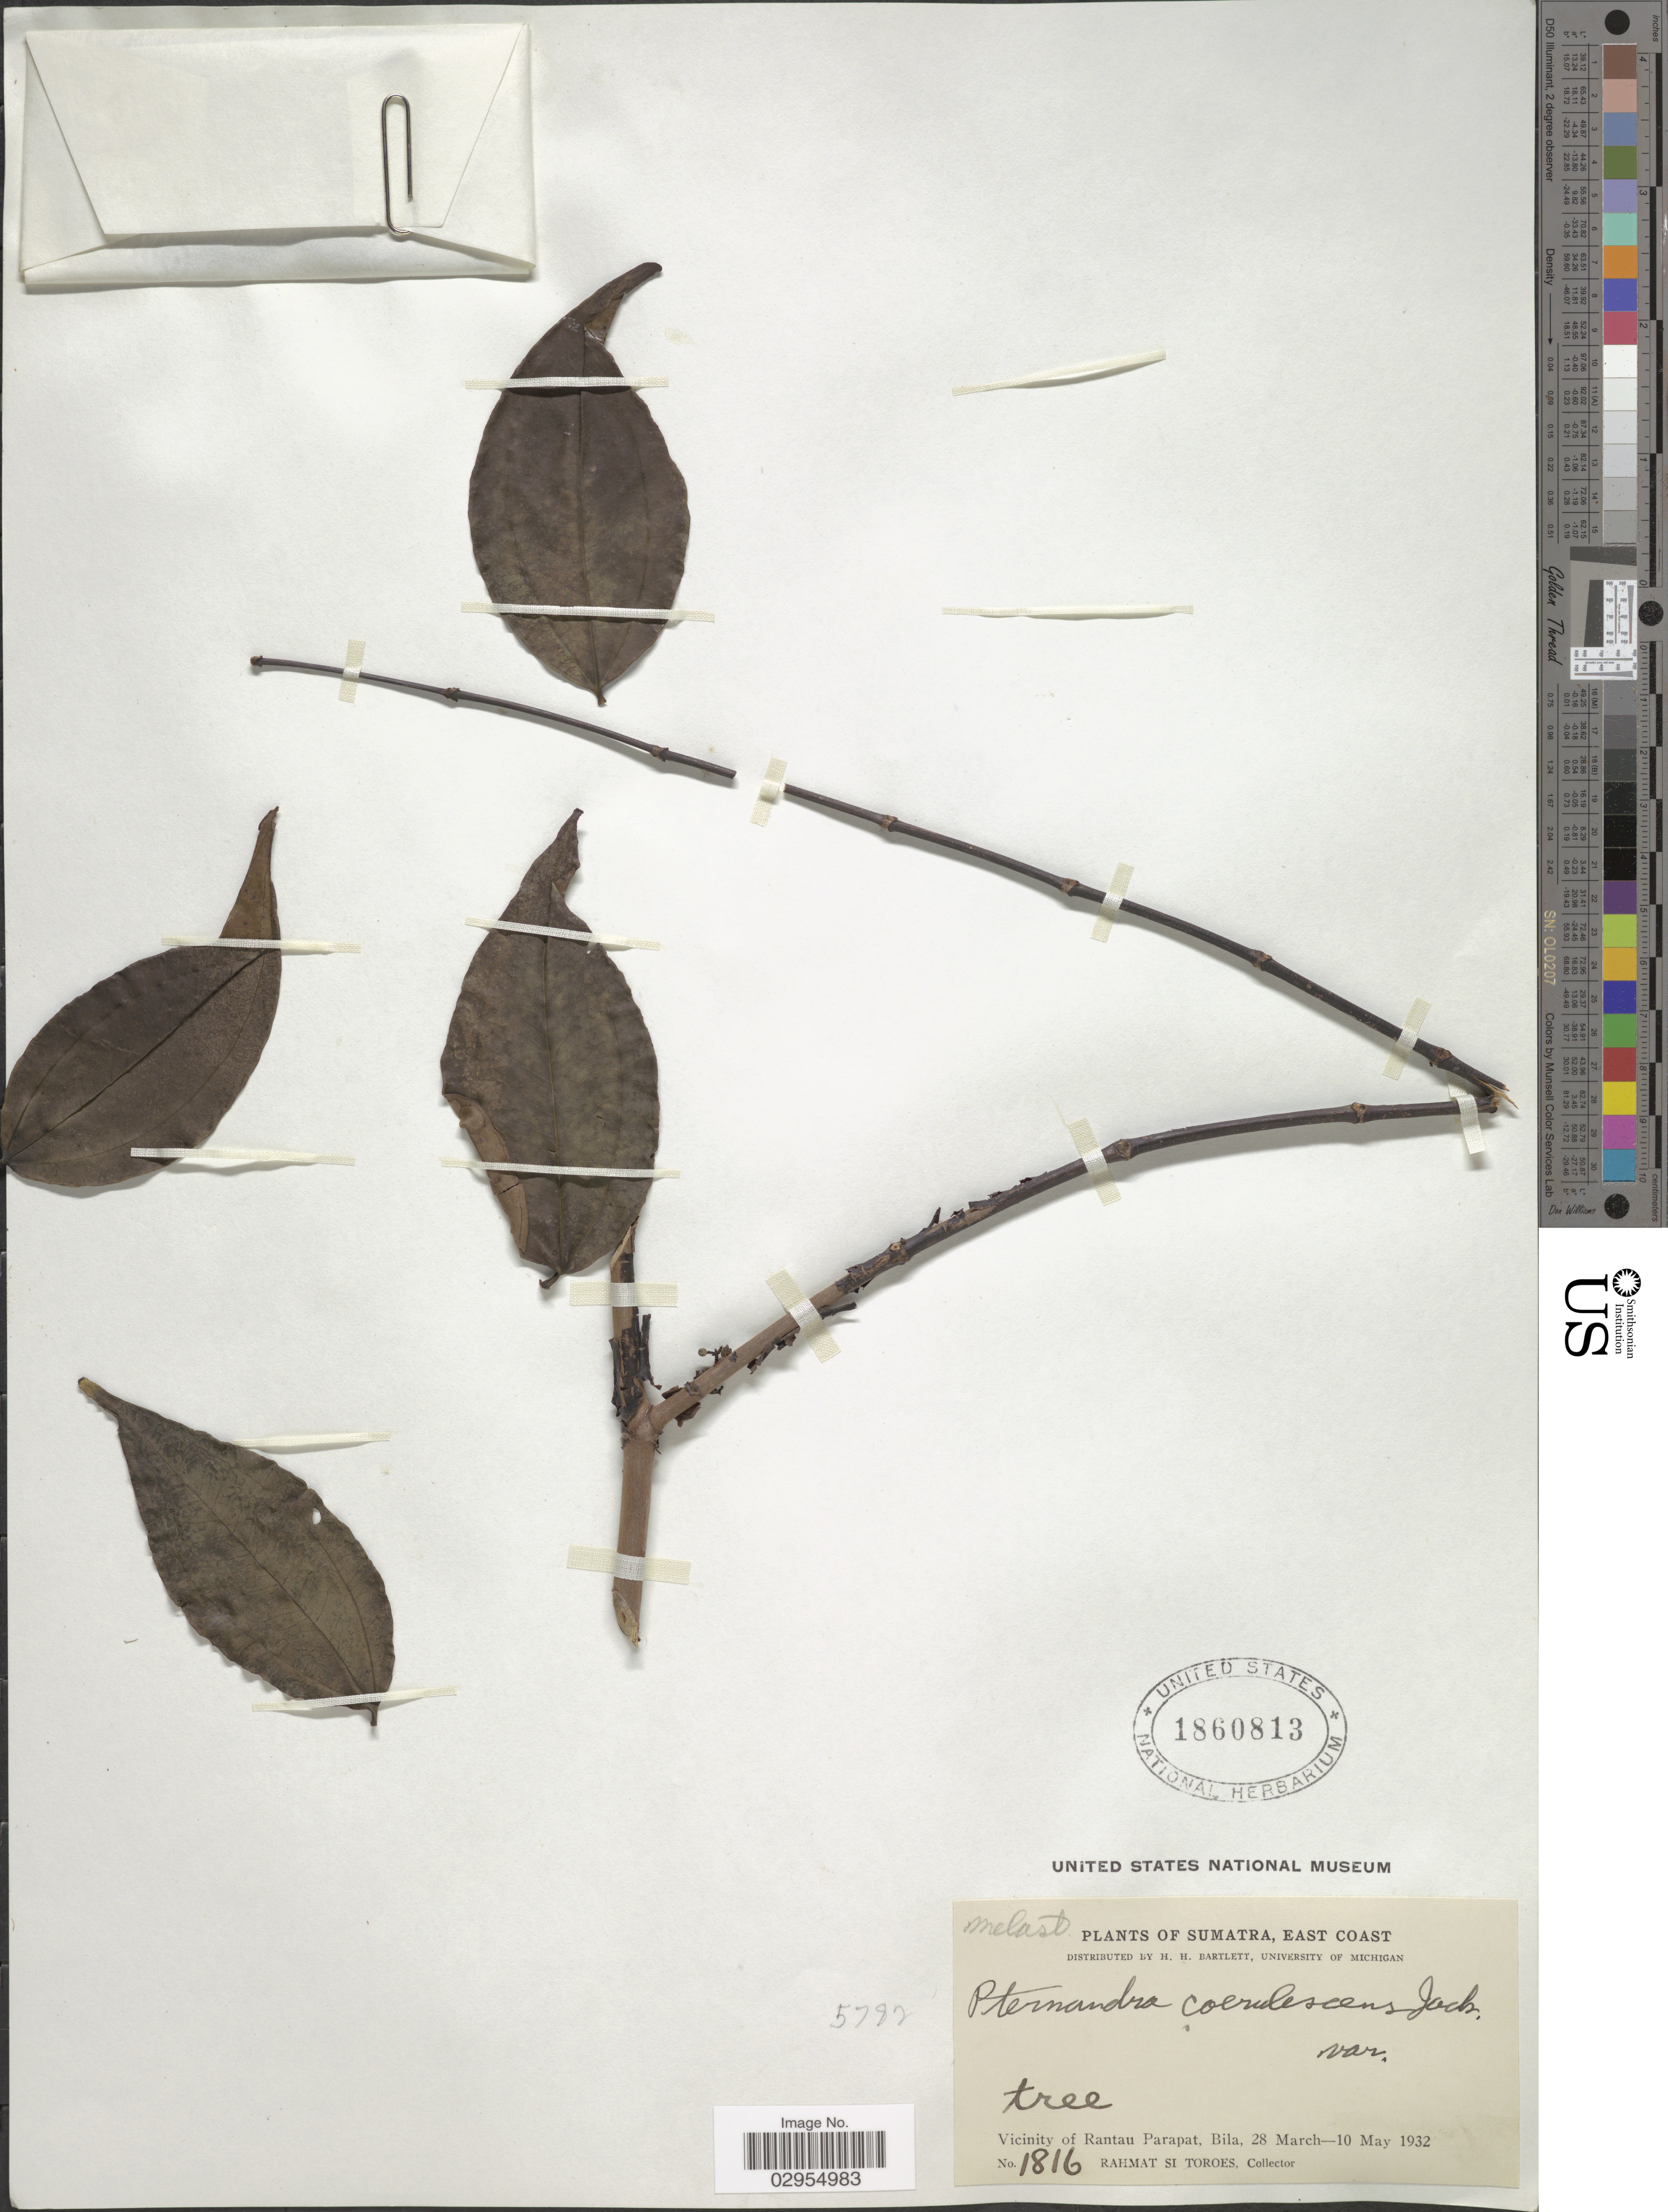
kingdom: Plantae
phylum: Tracheophyta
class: Magnoliopsida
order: Myrtales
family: Melastomataceae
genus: Pternandra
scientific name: Pternandra coerulescens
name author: Jack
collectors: Rahmat Si Boeea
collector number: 1816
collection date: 1932-03-28/1932-05-10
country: Indonesia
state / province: Sumatra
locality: East Coast. Vicinity of Rantau Parapat, Bila.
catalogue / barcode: US 1860813